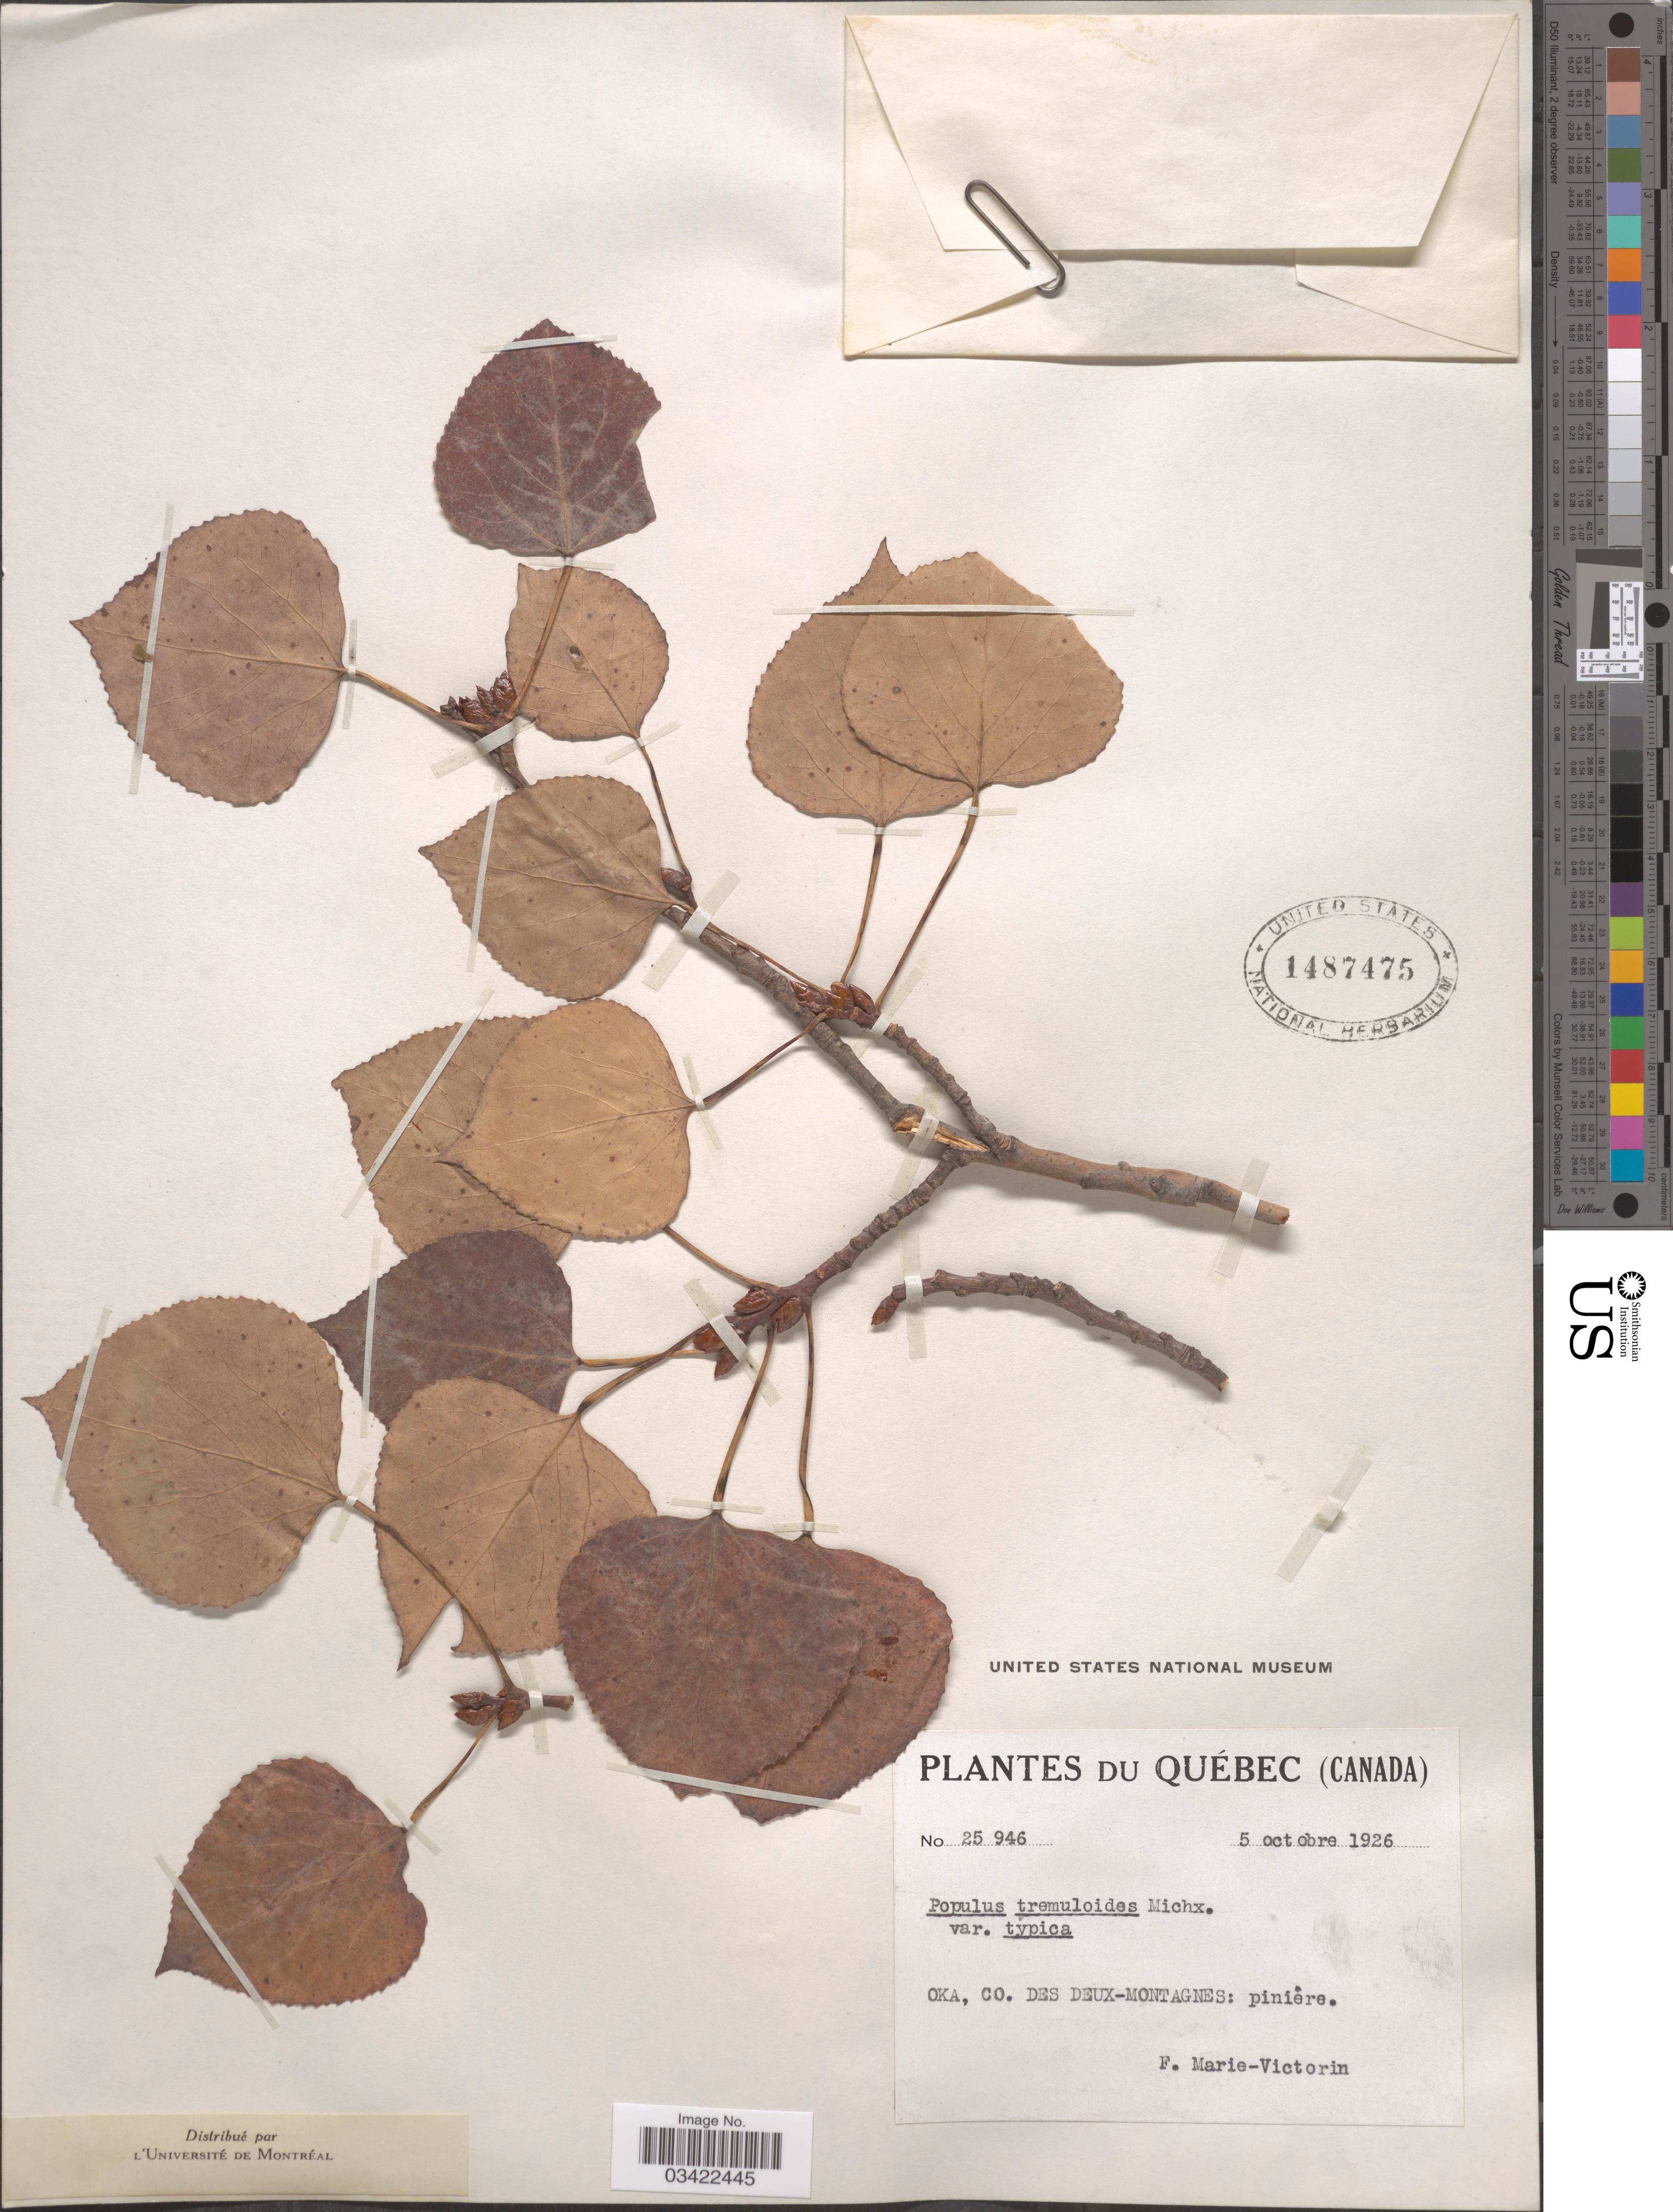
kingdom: Plantae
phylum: Tracheophyta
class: Magnoliopsida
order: Malpighiales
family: Salicaceae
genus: Populus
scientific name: Populus tremuloides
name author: Michx.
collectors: F. Marie-Victorin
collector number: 25946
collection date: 1926-10-05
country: Canada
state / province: Quebec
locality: Oka, Co. des Deux-Montagnes: pinière.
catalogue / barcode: US 1487475